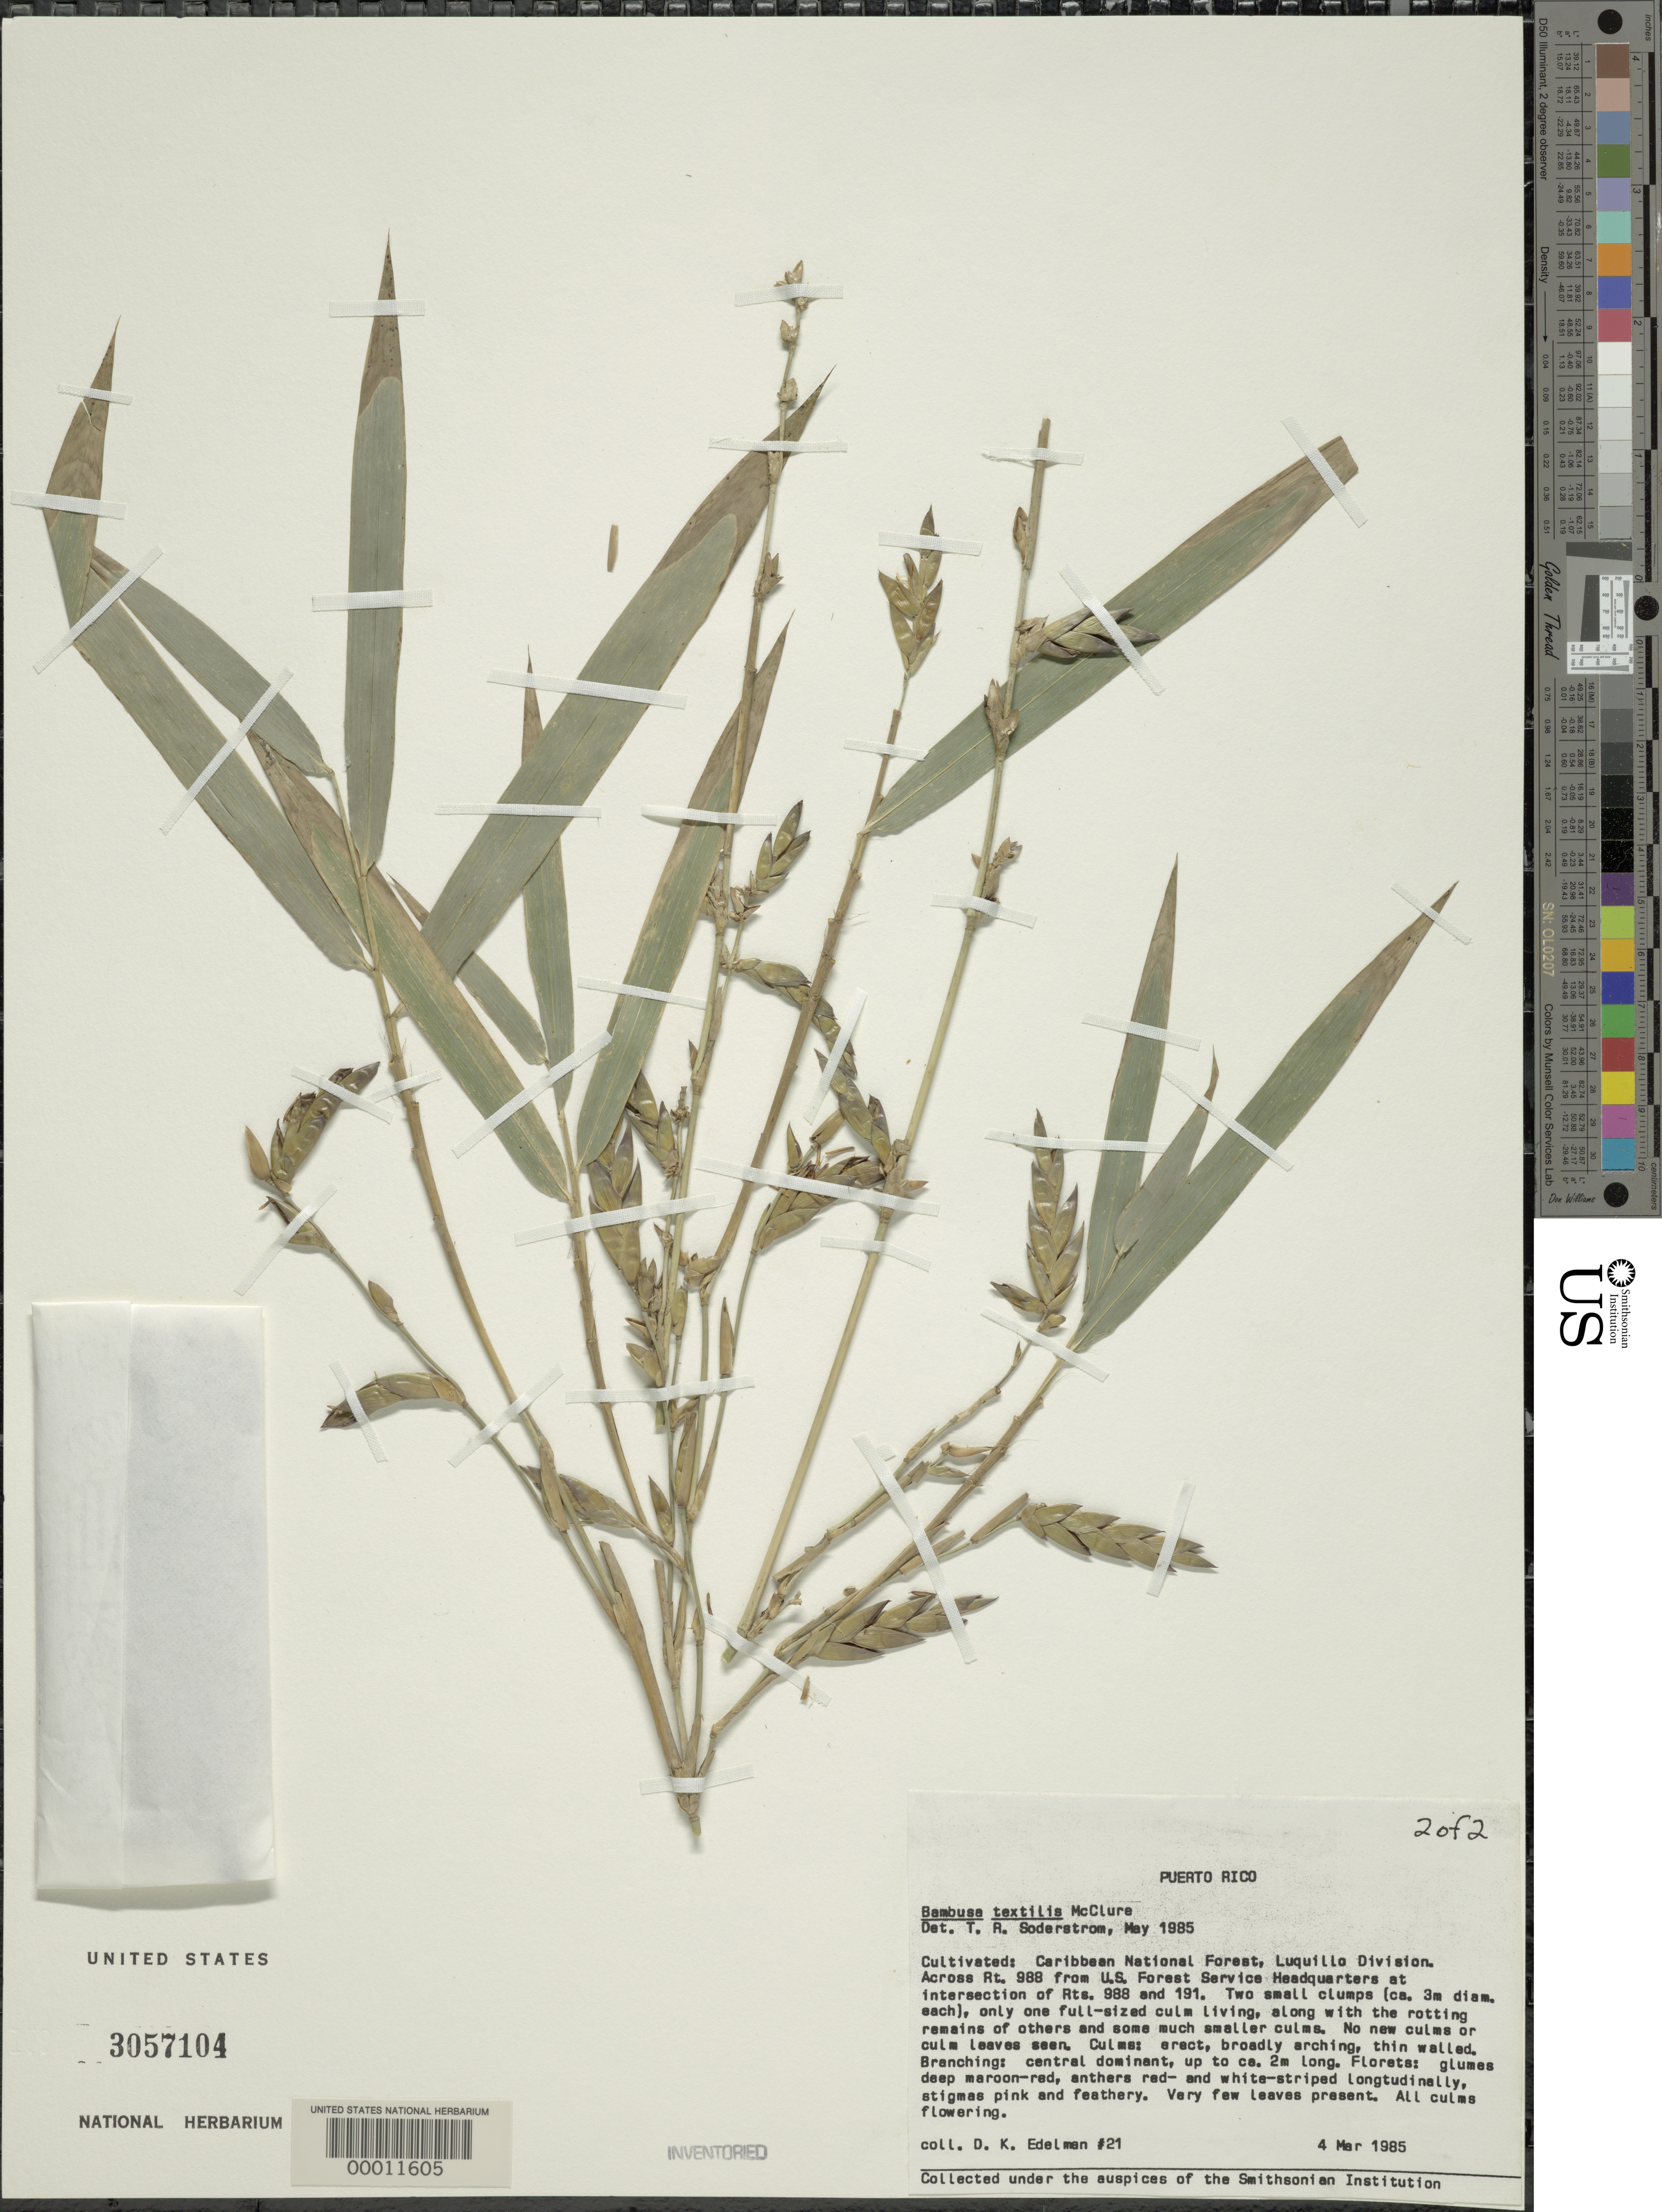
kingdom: Plantae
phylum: Tracheophyta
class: Liliopsida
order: Poales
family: Poaceae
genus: Bambusa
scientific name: Bambusa textilis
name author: McClure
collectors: D. Edelman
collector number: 21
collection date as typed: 04 Mar 1985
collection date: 1985-03-04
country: Puerto Rico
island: Greater Antilles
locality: Caribbean national forest, luquillo division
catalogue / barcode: US 3057104